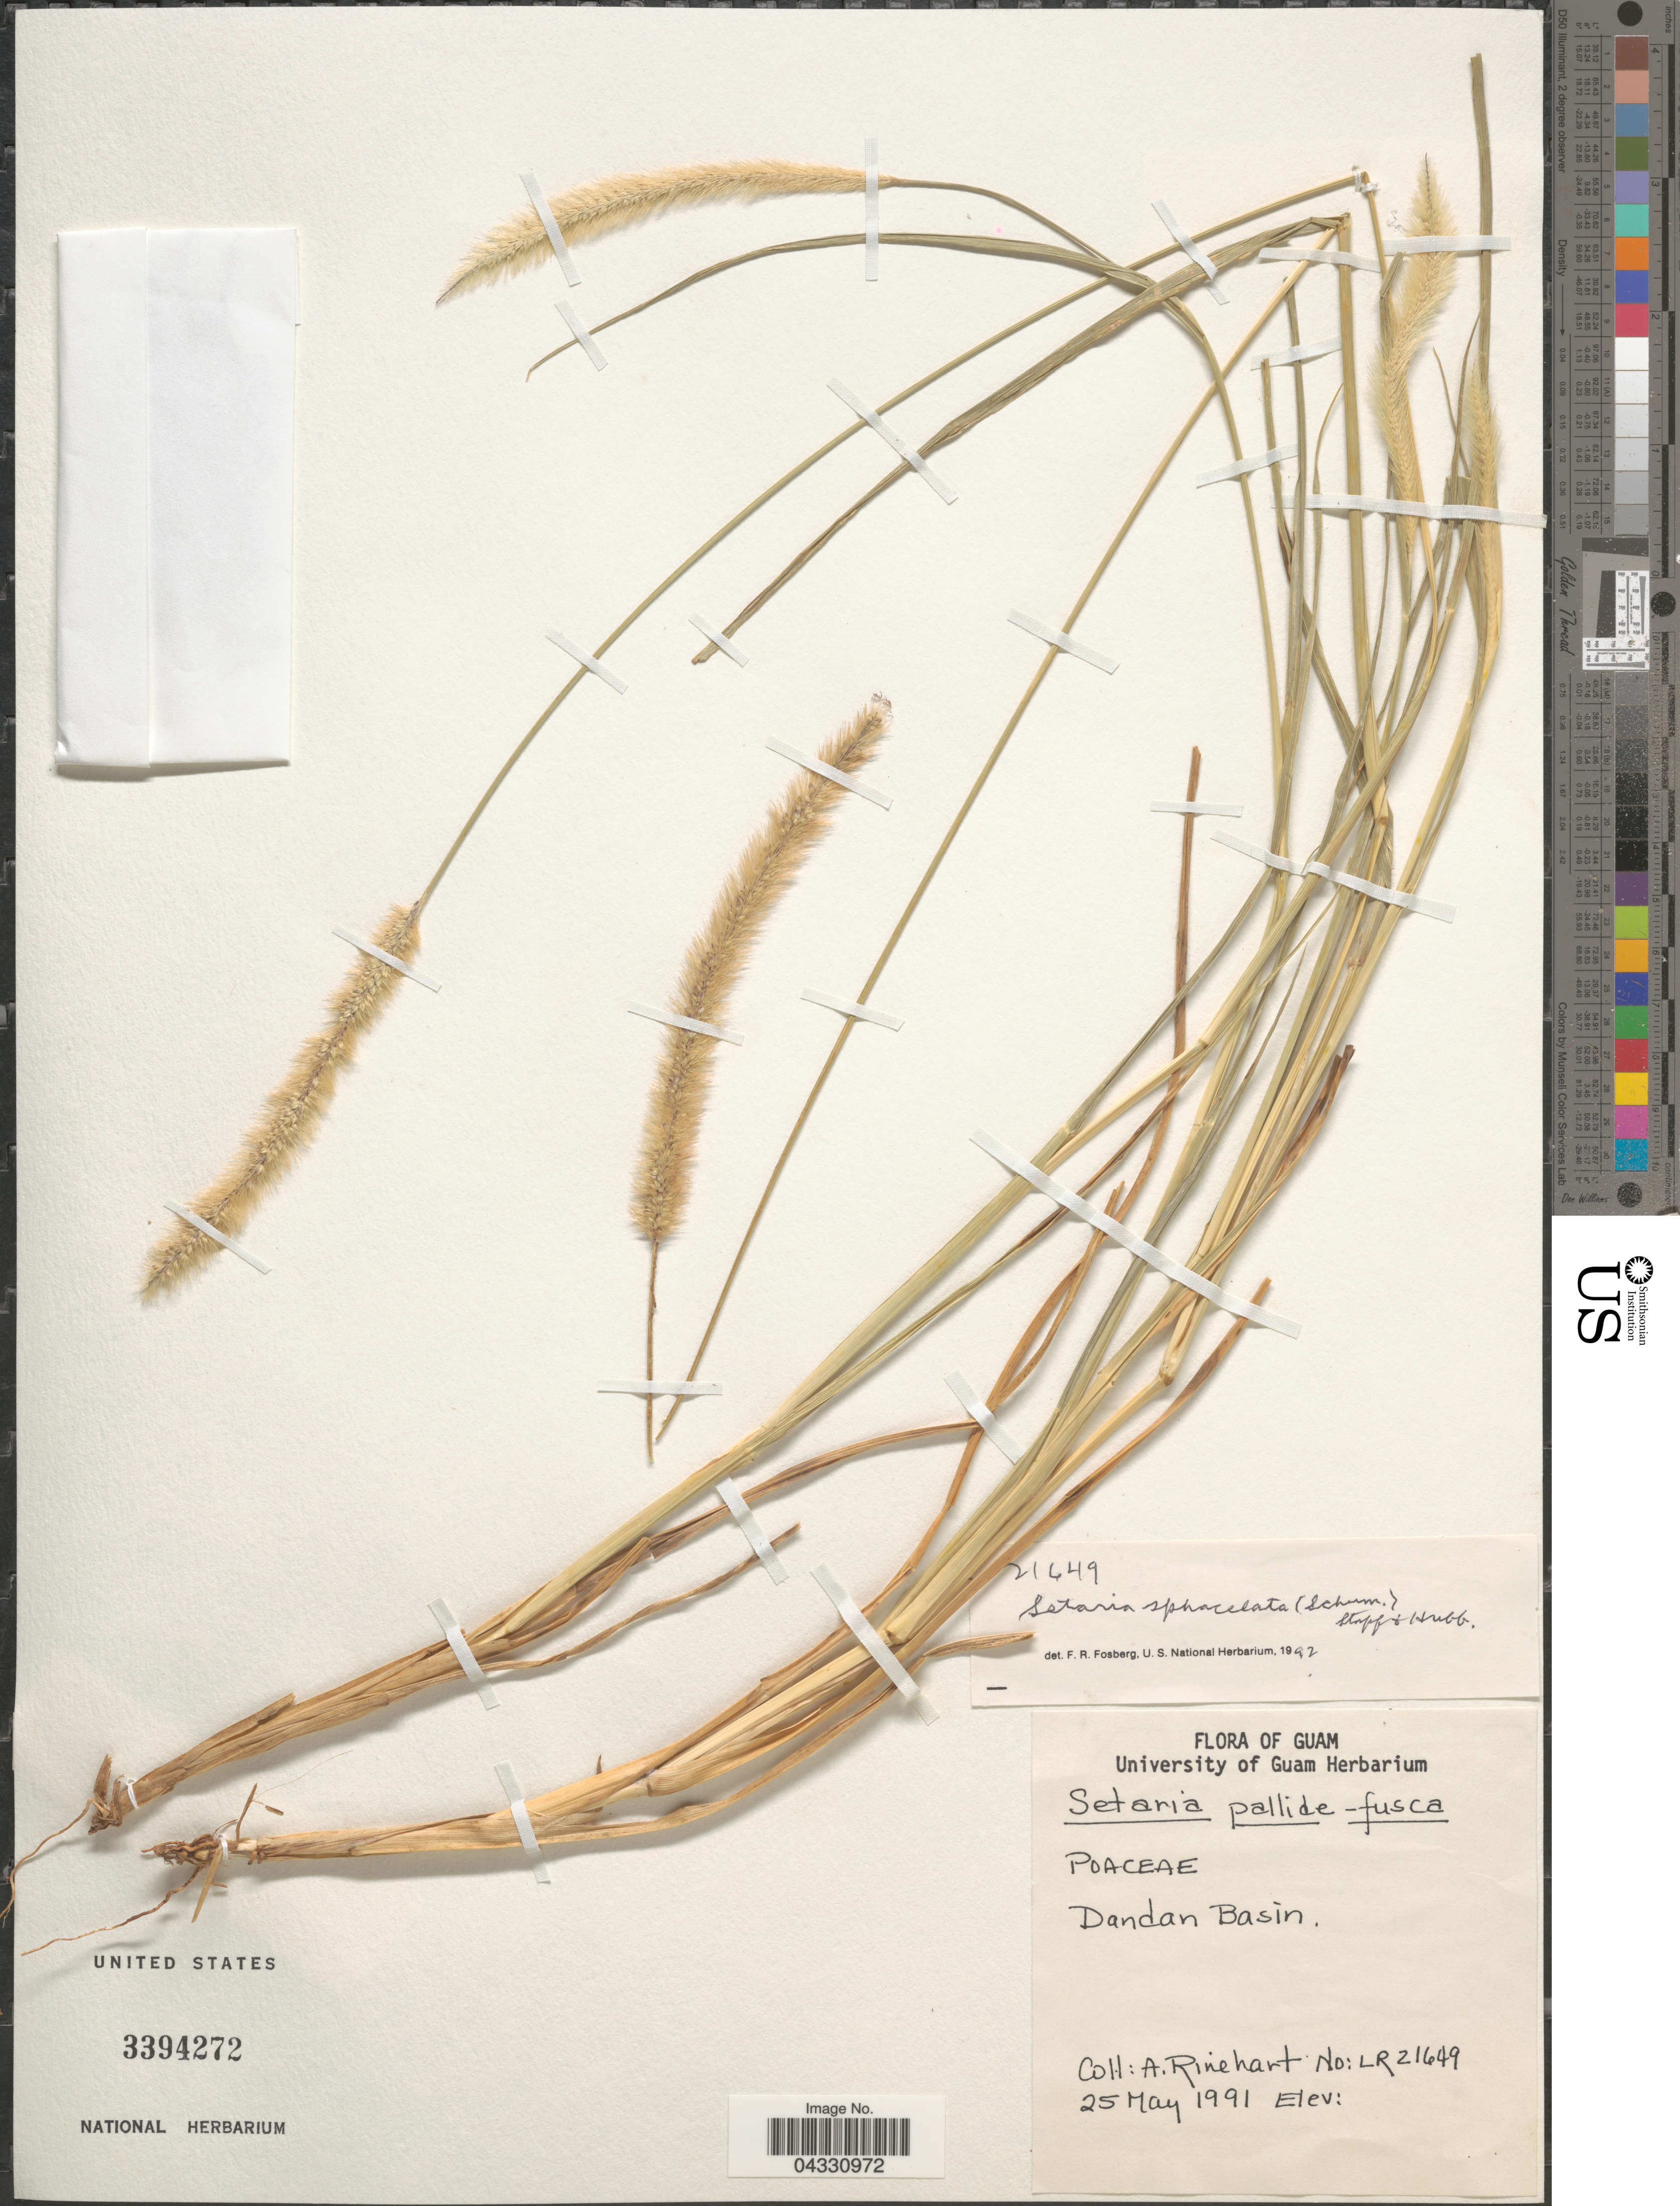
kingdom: Plantae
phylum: Tracheophyta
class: Liliopsida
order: Poales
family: Poaceae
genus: Setaria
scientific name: Setaria sphacelata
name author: (Schumach.) Stapf & Hubb. ex Moss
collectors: A. Rinehart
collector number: LR21649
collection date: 1991-05-25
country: Guam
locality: Dandan Basin.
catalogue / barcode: US 3394272